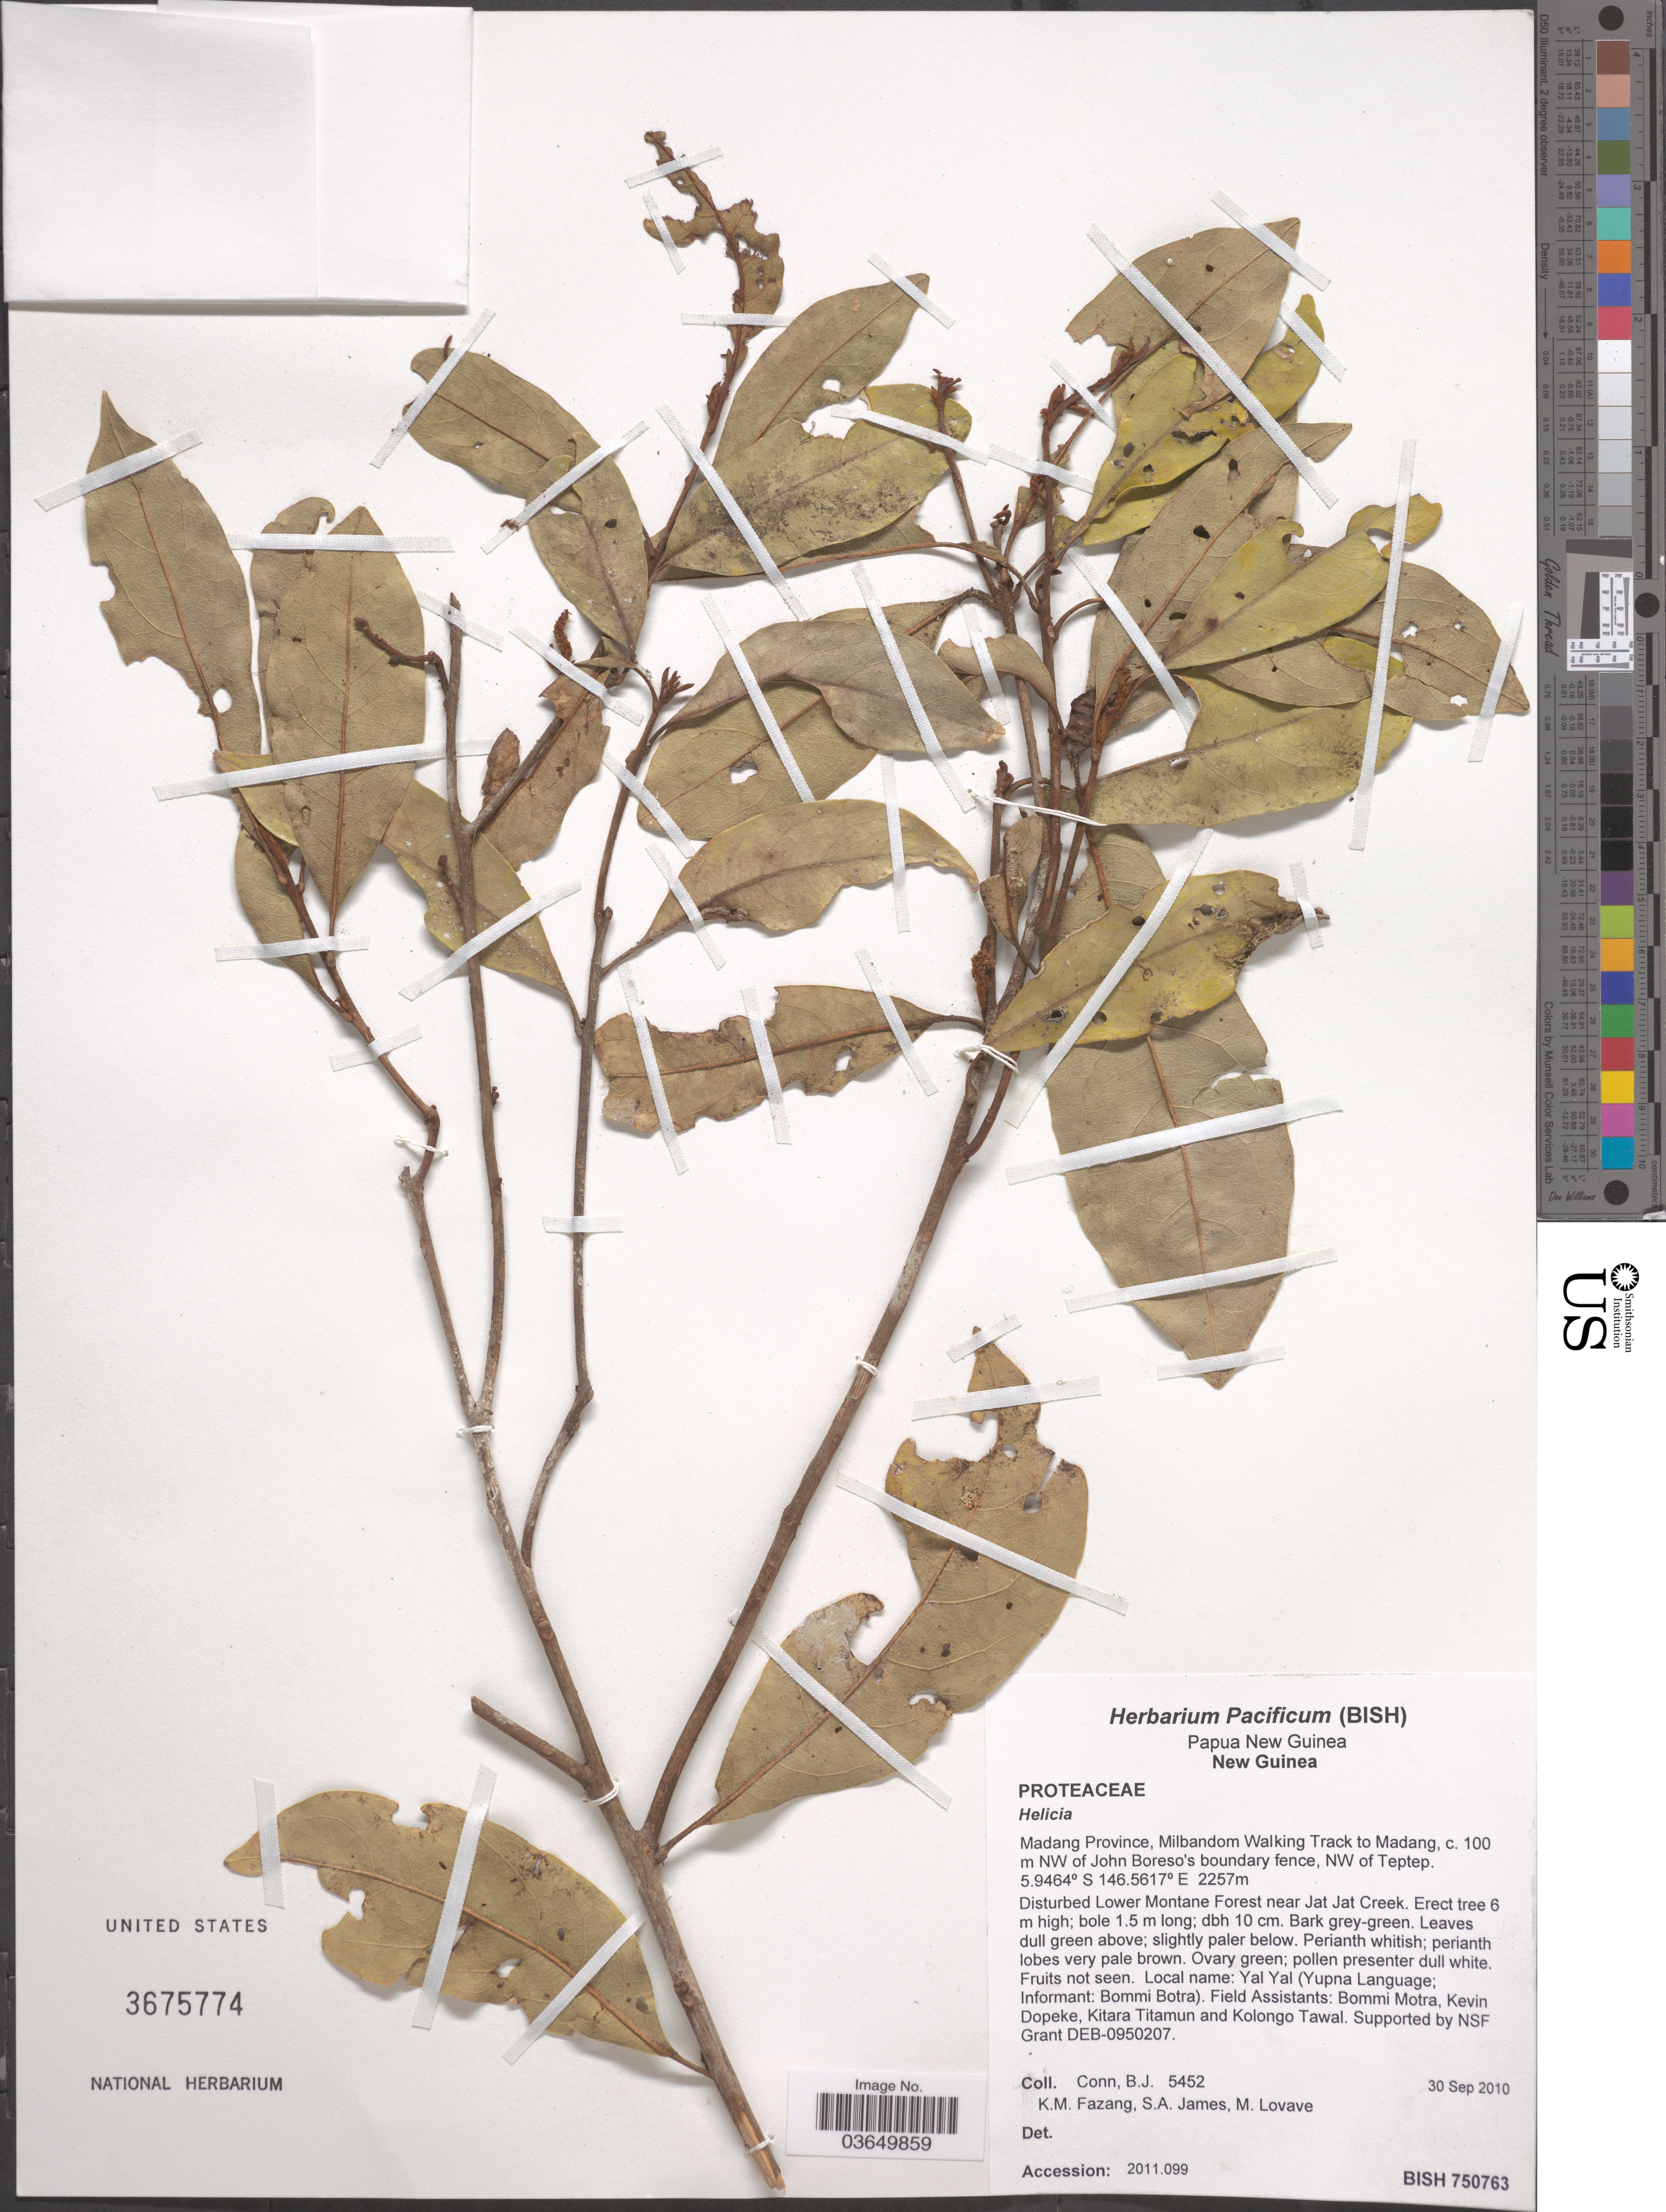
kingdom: Plantae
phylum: Tracheophyta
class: Magnoliopsida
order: Proteales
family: Proteaceae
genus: Helicia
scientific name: Helicia sp.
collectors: B. Conn, K. Fazang, S. James & M. Lovave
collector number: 5452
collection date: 2010-09-30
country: Papua New Guinea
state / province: Madang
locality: New Guinea. Milbandom Walking Track to Madang, c. 100 m NW of John Boreso's boundary fence, NW of Teptep. Disturbed Lower Montane Forest near Jat Jat Creek.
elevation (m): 2257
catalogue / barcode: US 3675774